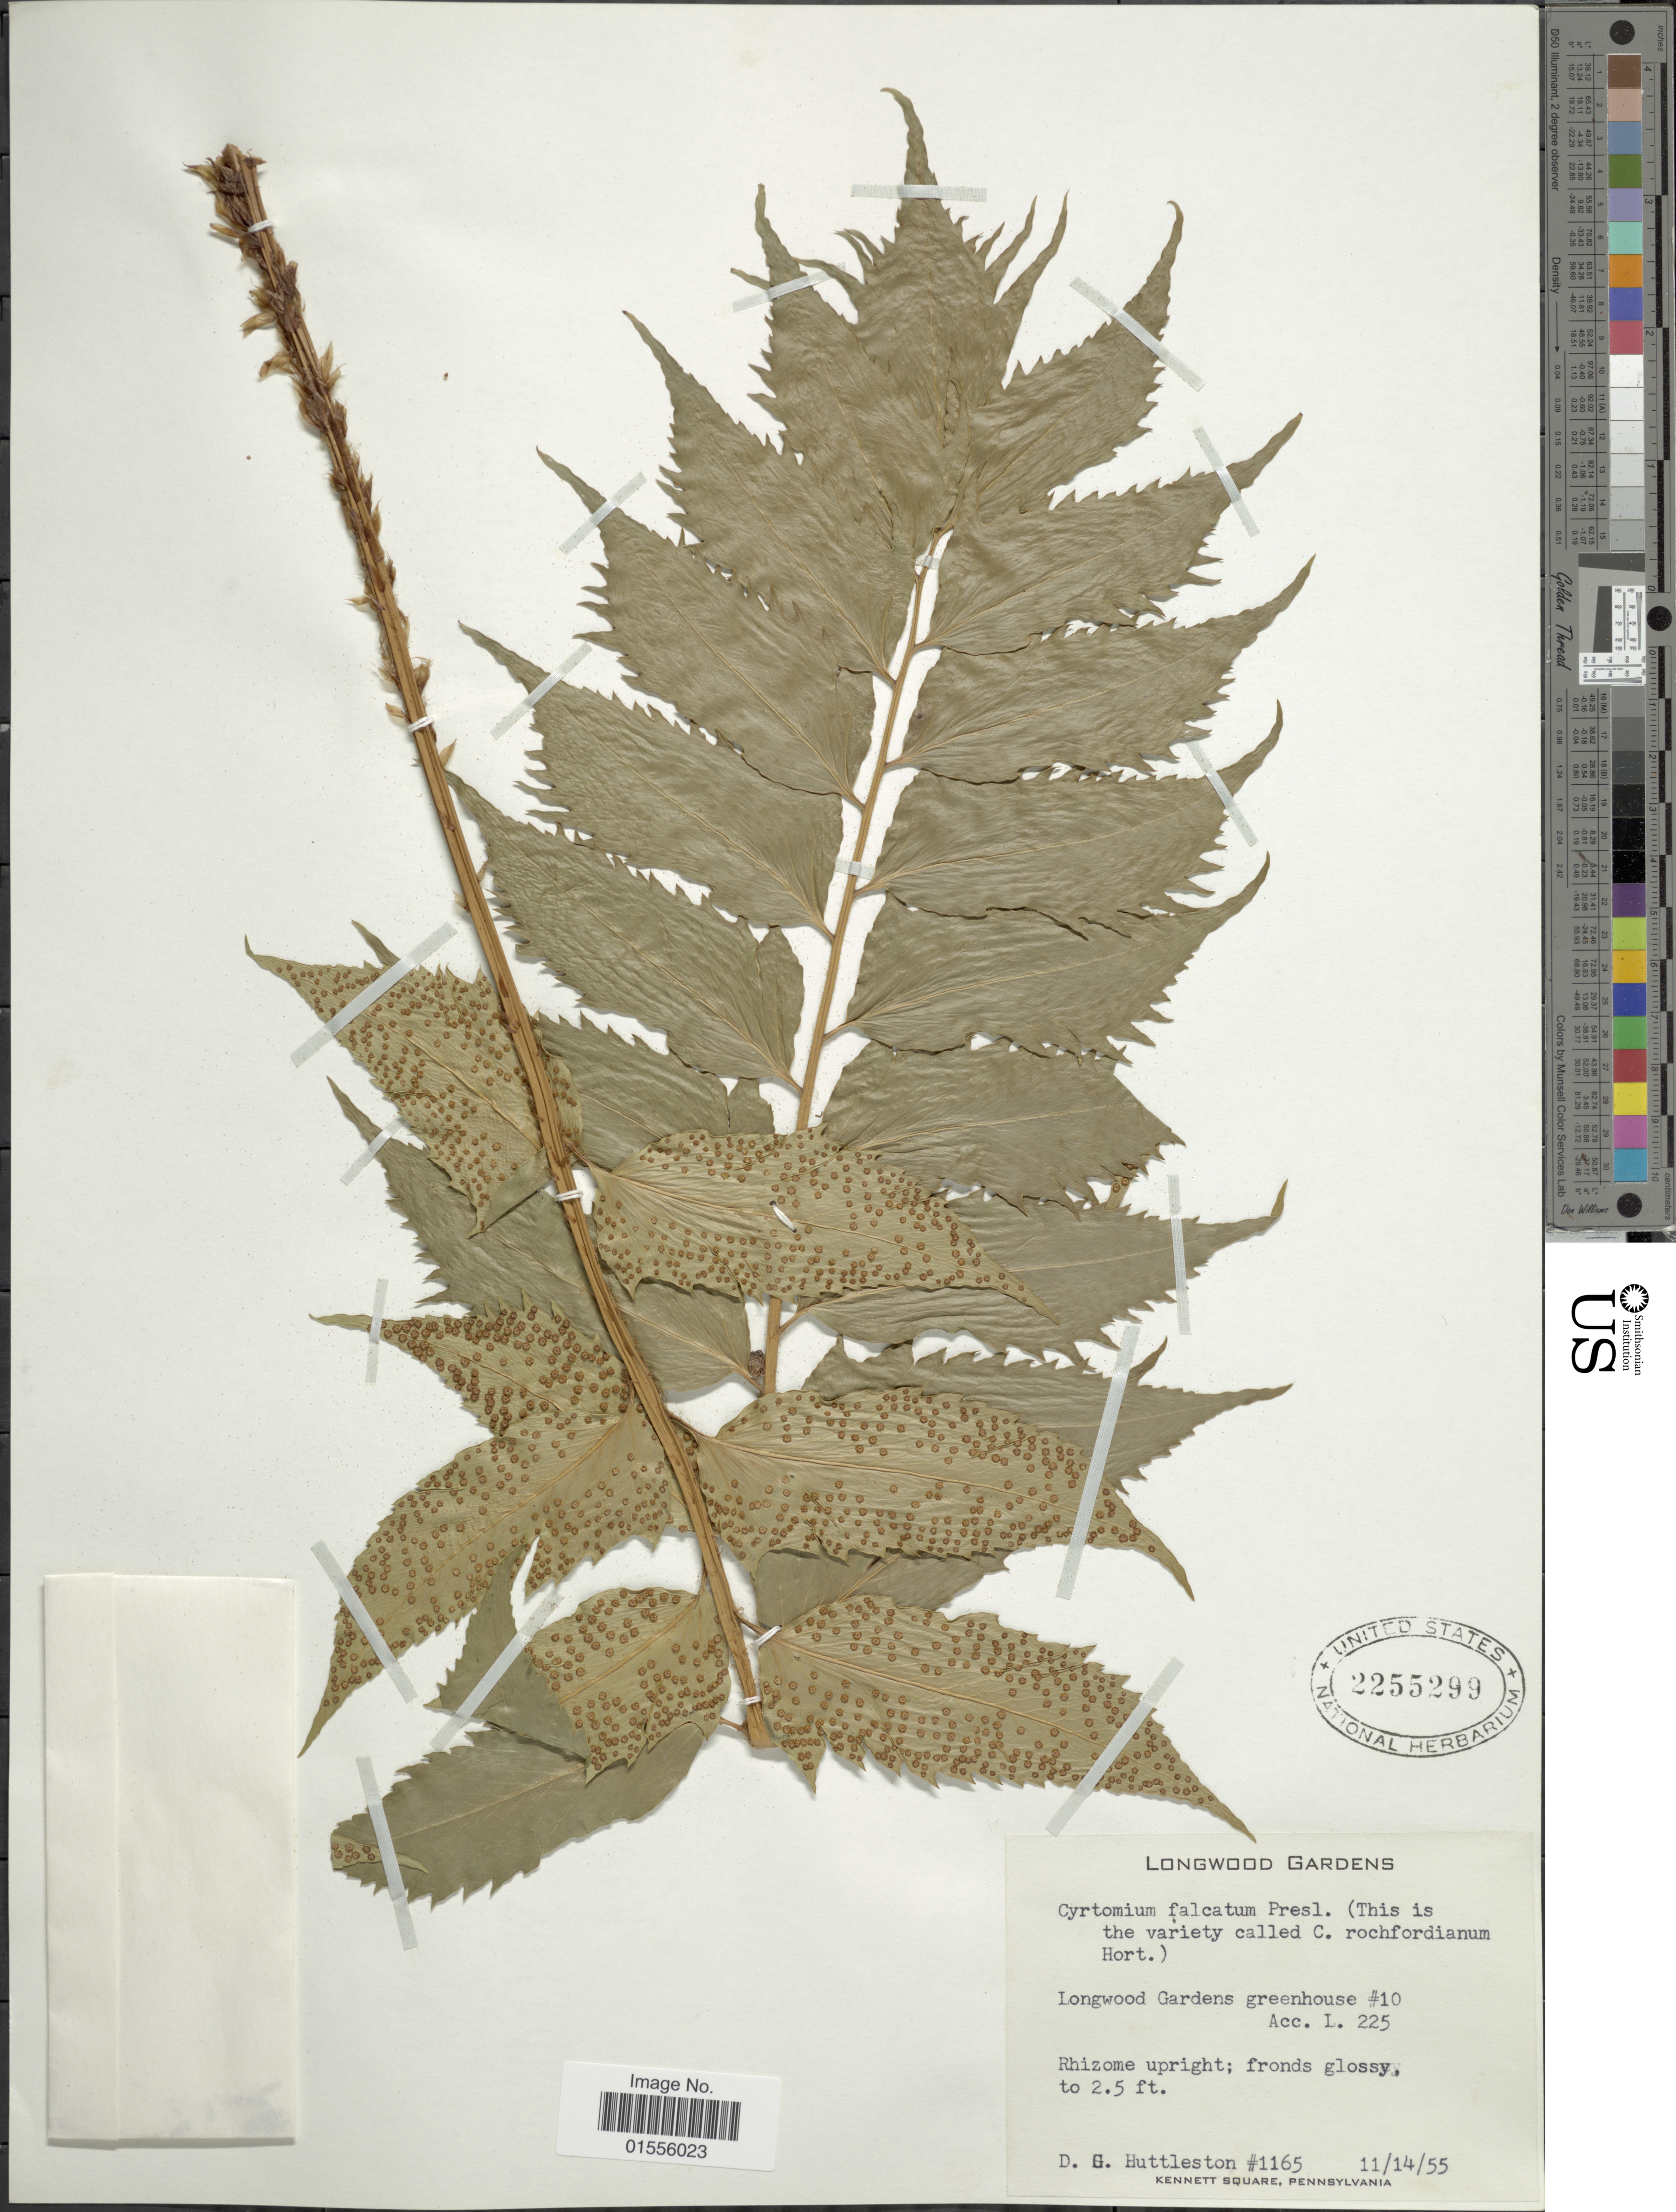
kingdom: Plantae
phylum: Tracheophyta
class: Polypodiopsida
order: Polypodiales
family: Dryopteridaceae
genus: Cyrtomium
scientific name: Cyrtomium falcatum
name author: (L. f.) C. Presl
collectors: D. G. Huttleston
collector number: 1165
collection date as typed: Transcribed d/m/y: 14/11/55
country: United States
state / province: Pennsylvania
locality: Longwood Gardens greenhouse #10 Acc. L. 225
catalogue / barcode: US 2255299